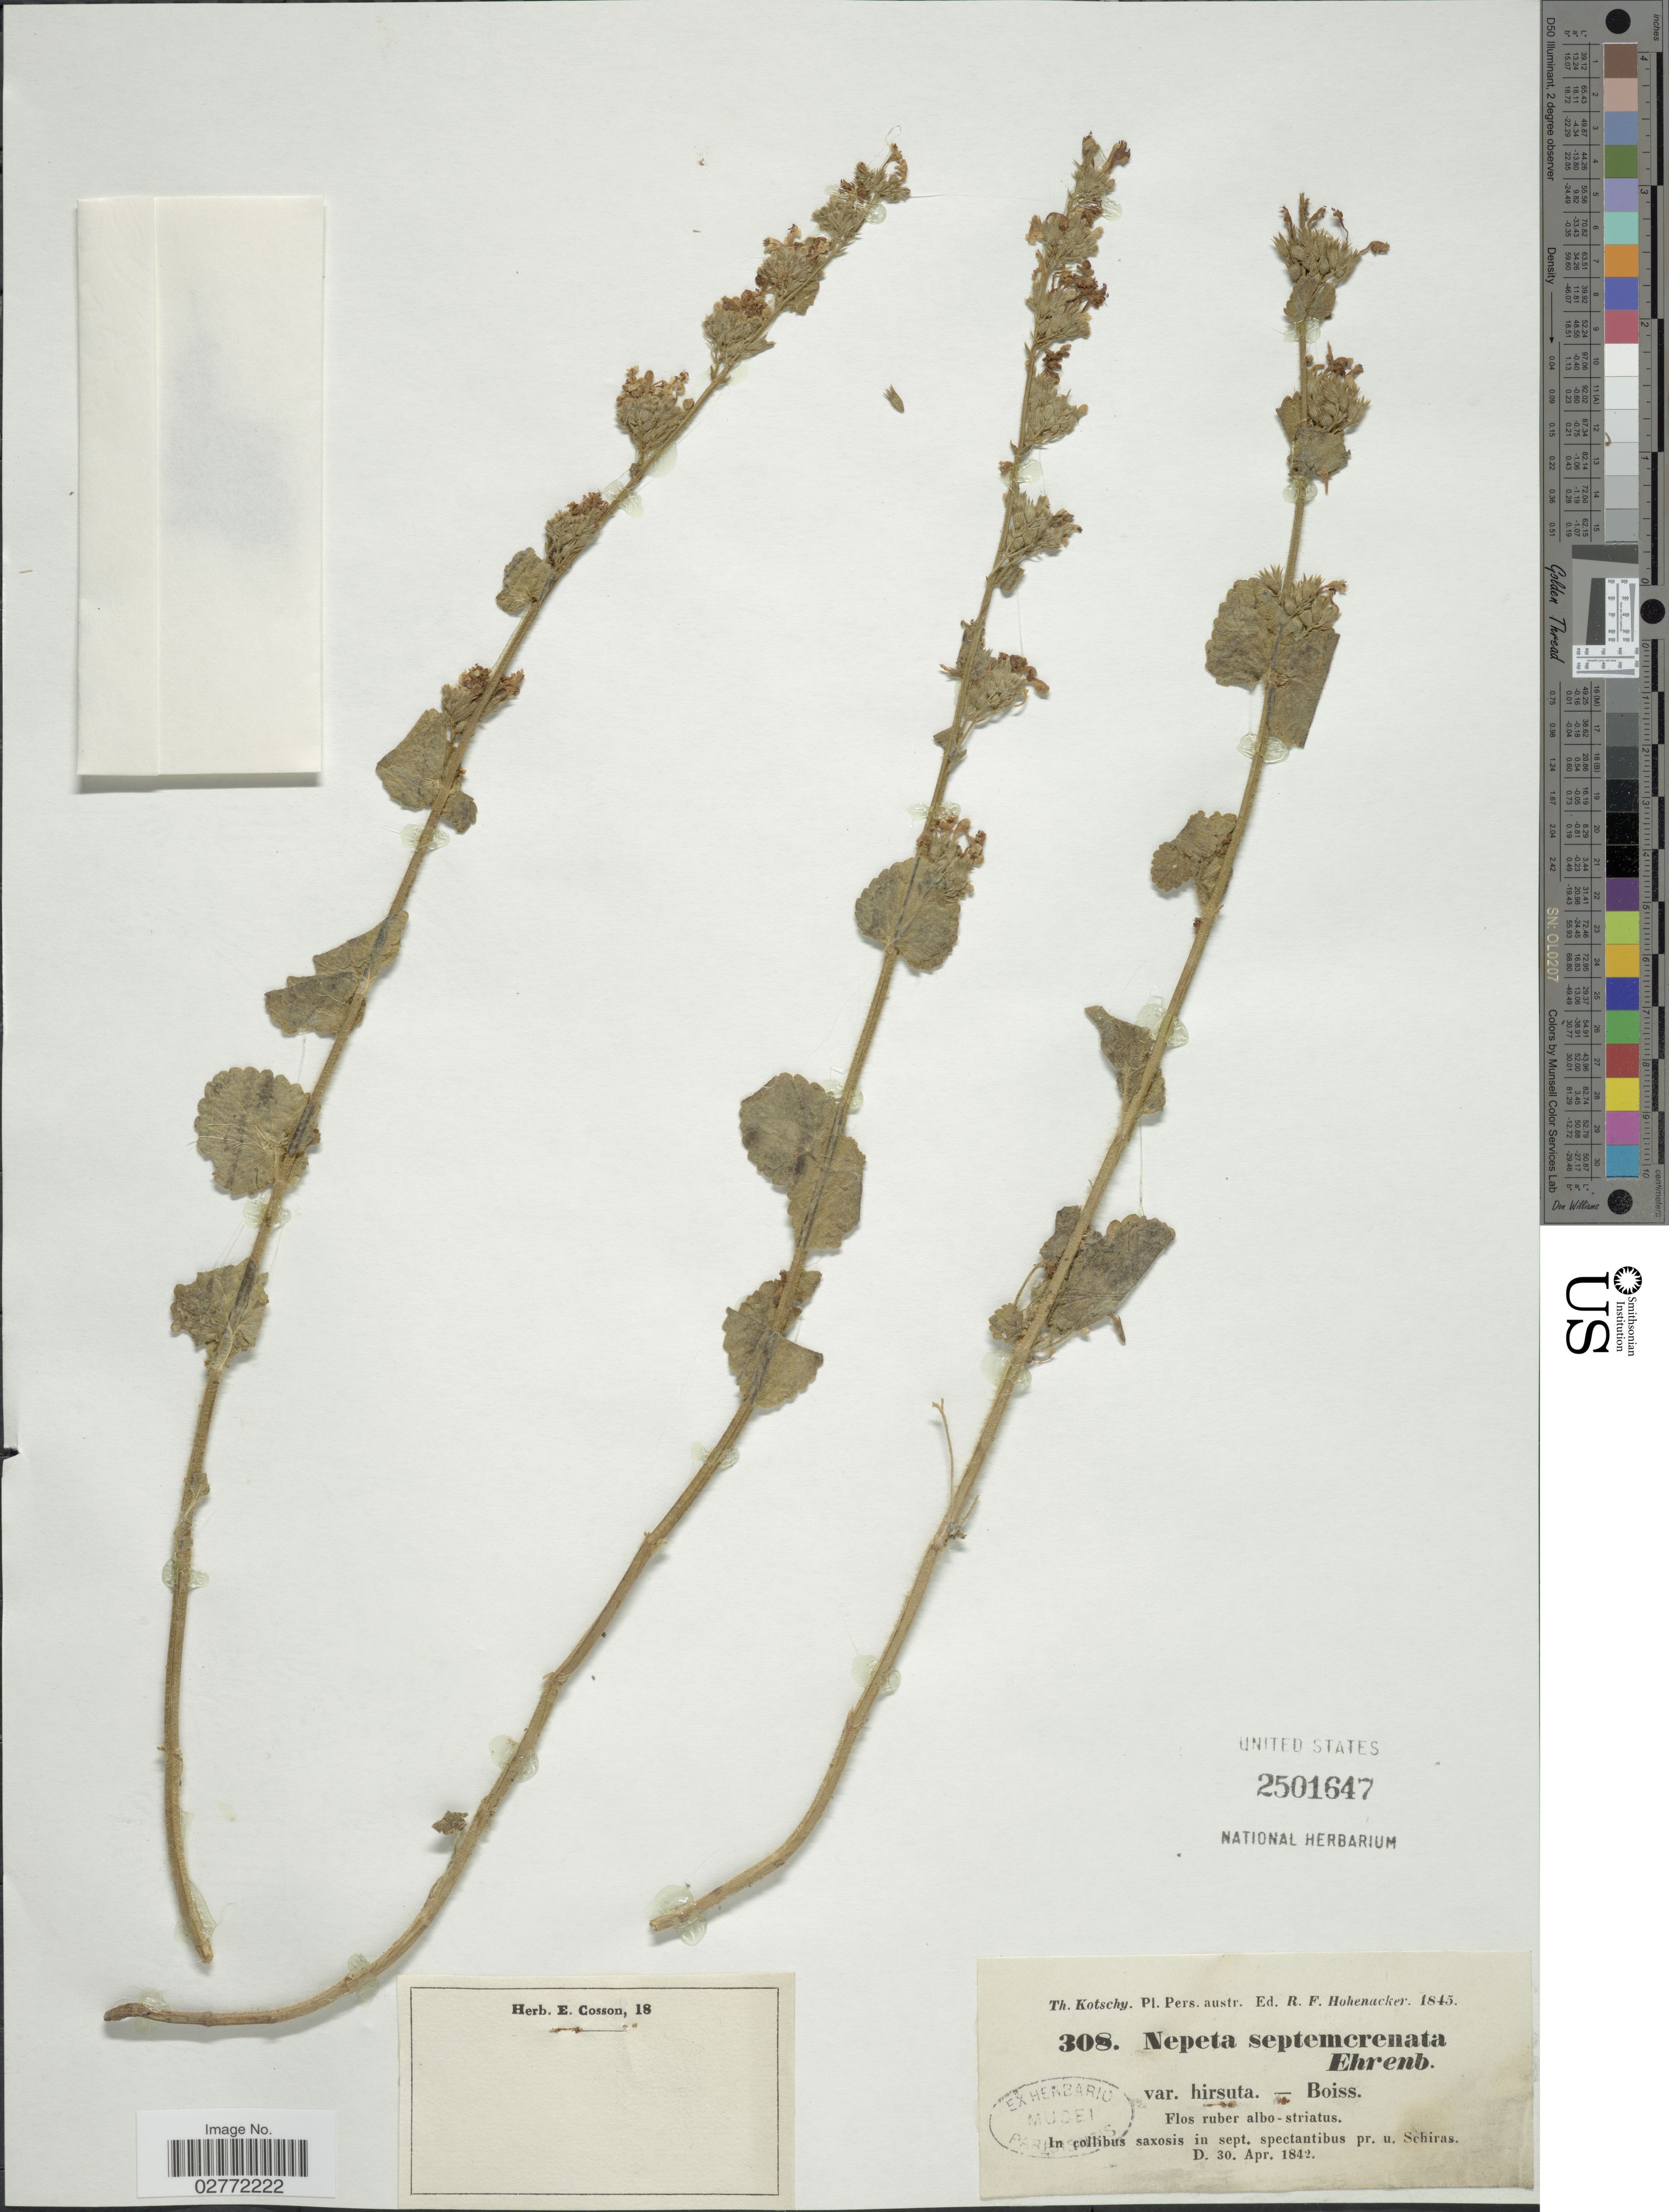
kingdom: Plantae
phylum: Tracheophyta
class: Magnoliopsida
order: Lamiales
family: Lamiaceae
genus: Nepeta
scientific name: Nepeta septemcrenata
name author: Ehrenb. ex Benth.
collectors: K. G. Kotschy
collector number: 308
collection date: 1842-04-30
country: Iran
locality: Pers. austr. In collibus saxosis in sept. spectantibus pr. u. Schiras.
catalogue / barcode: US 2501647